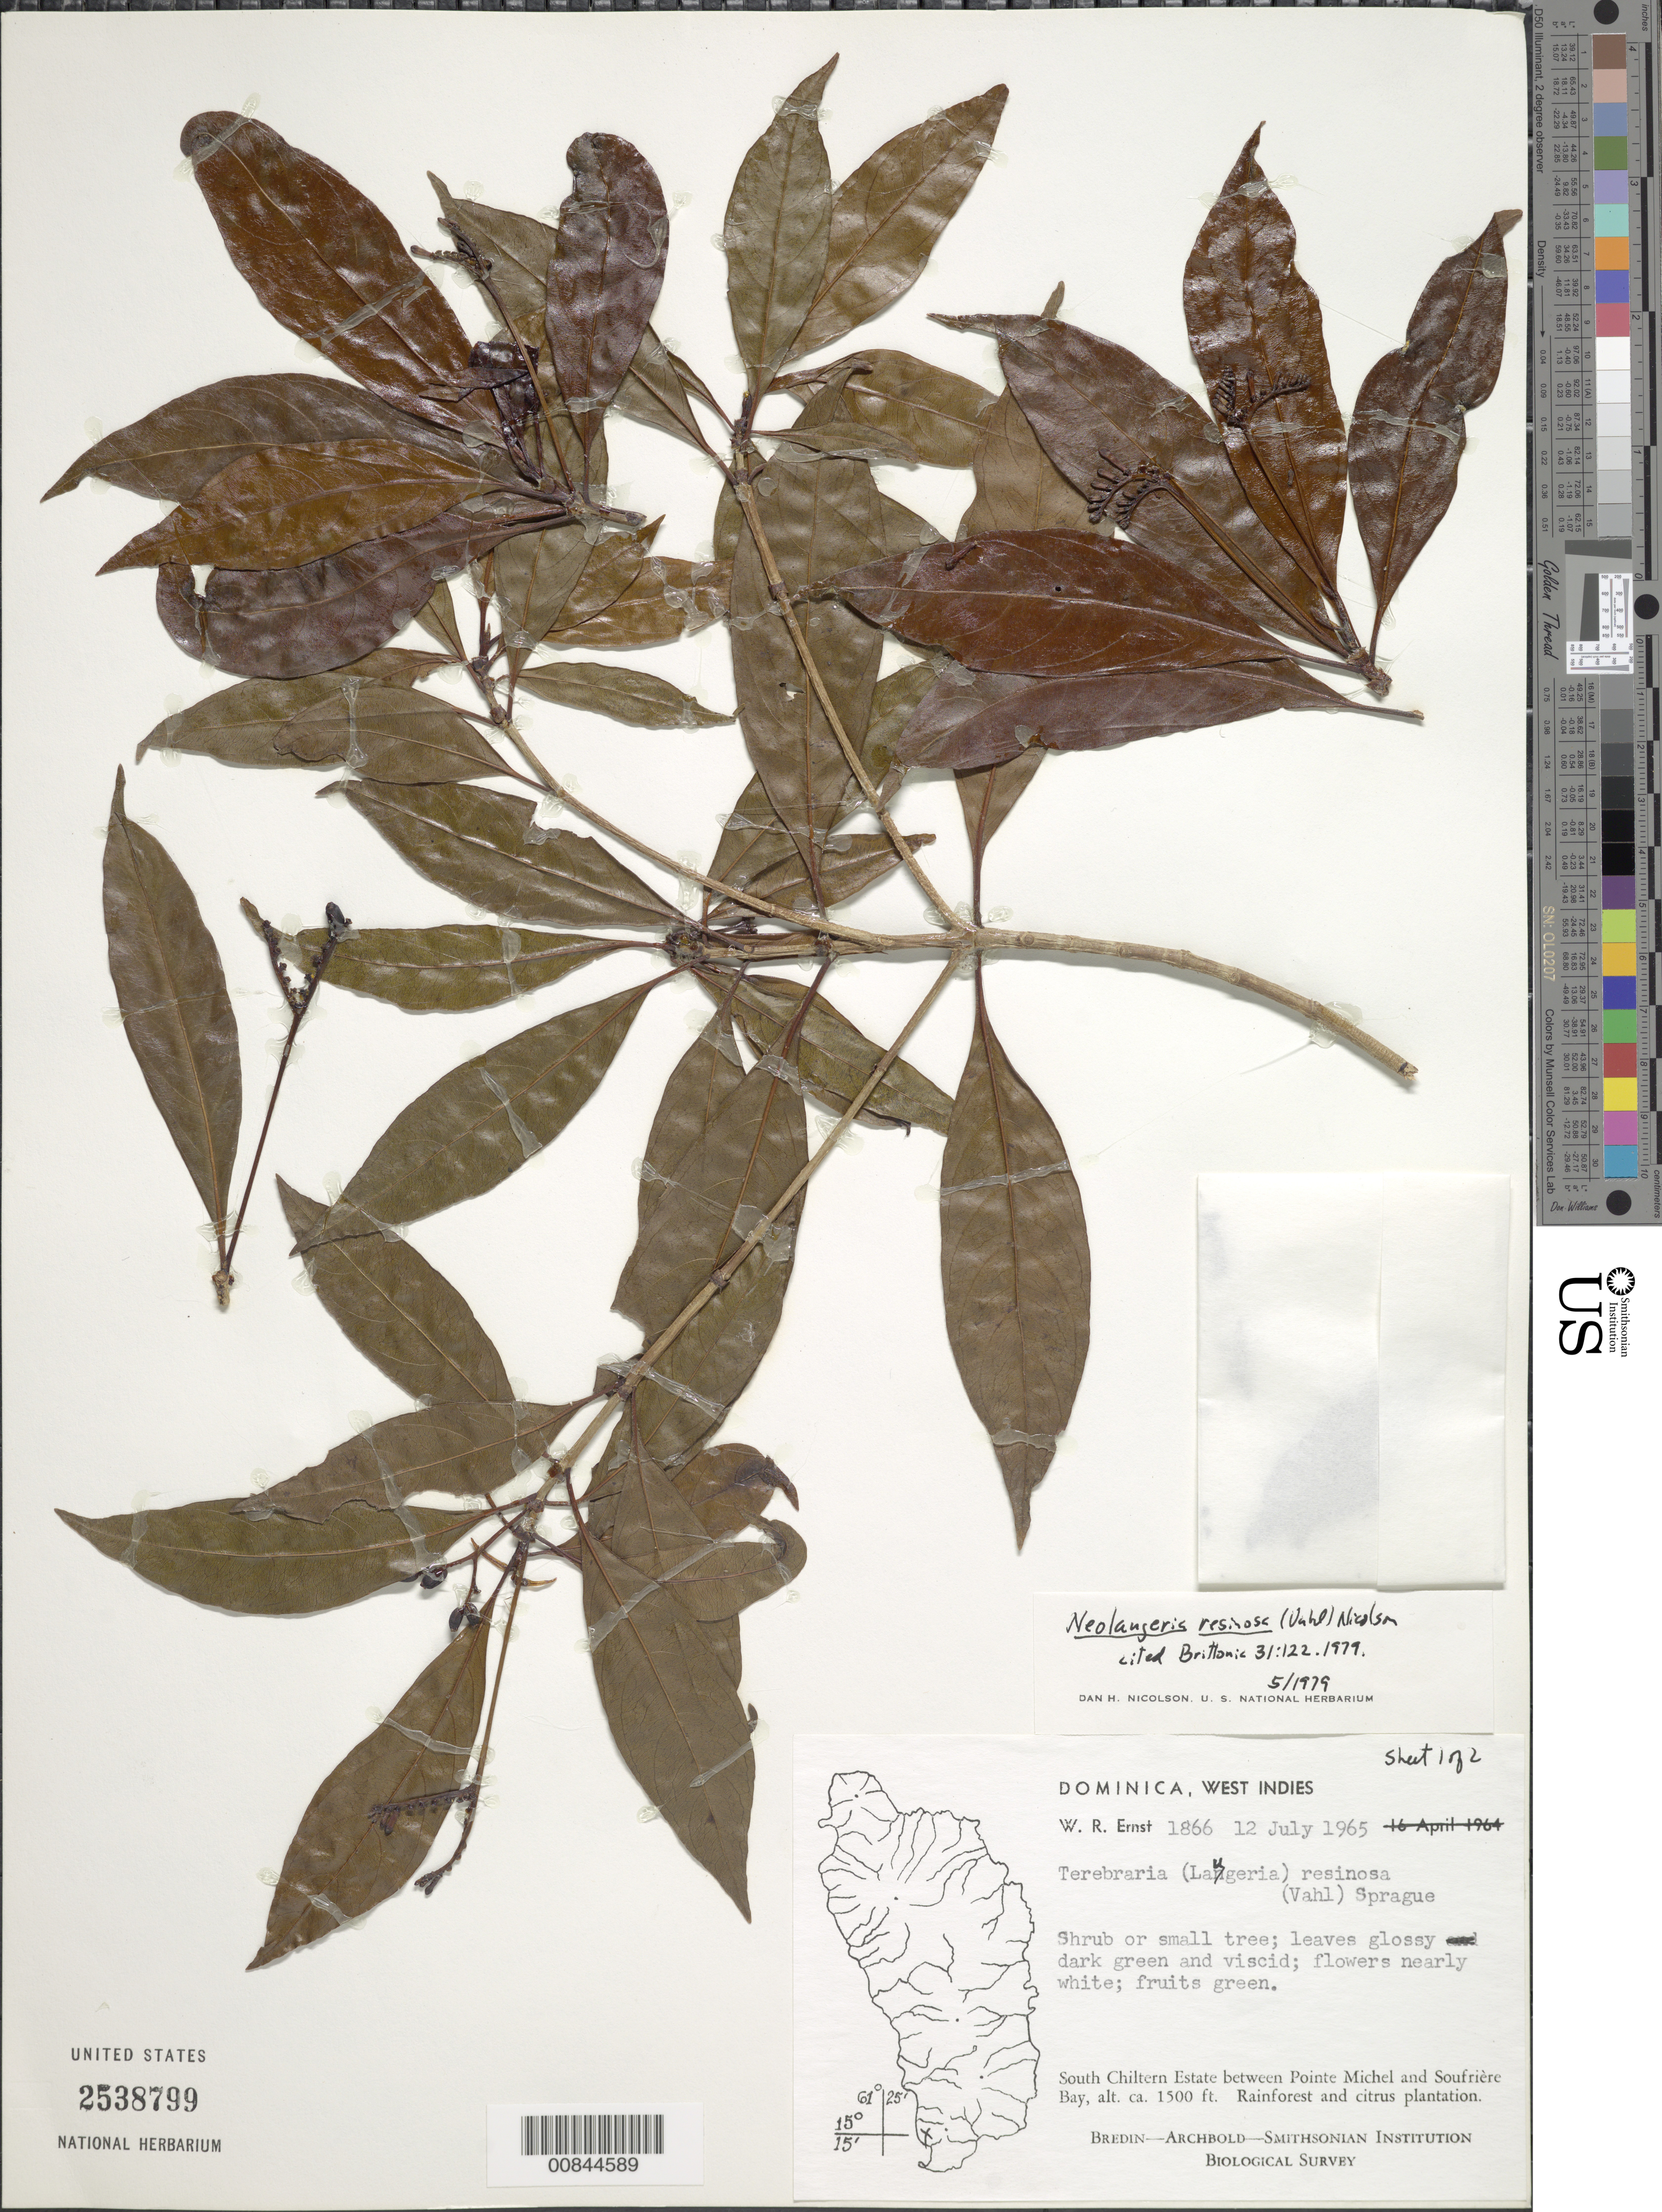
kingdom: Plantae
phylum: Tracheophyta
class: Magnoliopsida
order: Gentianales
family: Rubiaceae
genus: Stenostomum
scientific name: Stenostomum resinosum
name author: (Vahl) Griseb.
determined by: Nicolson, Dan H.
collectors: W. R. Ernst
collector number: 1866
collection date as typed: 12 Jul 1965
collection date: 1965-07-12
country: Dominica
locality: South Chiltern Estate between Pointe Michel and Soufrière Bay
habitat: Rainforest and citrus plantation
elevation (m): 457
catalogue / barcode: US 2538799